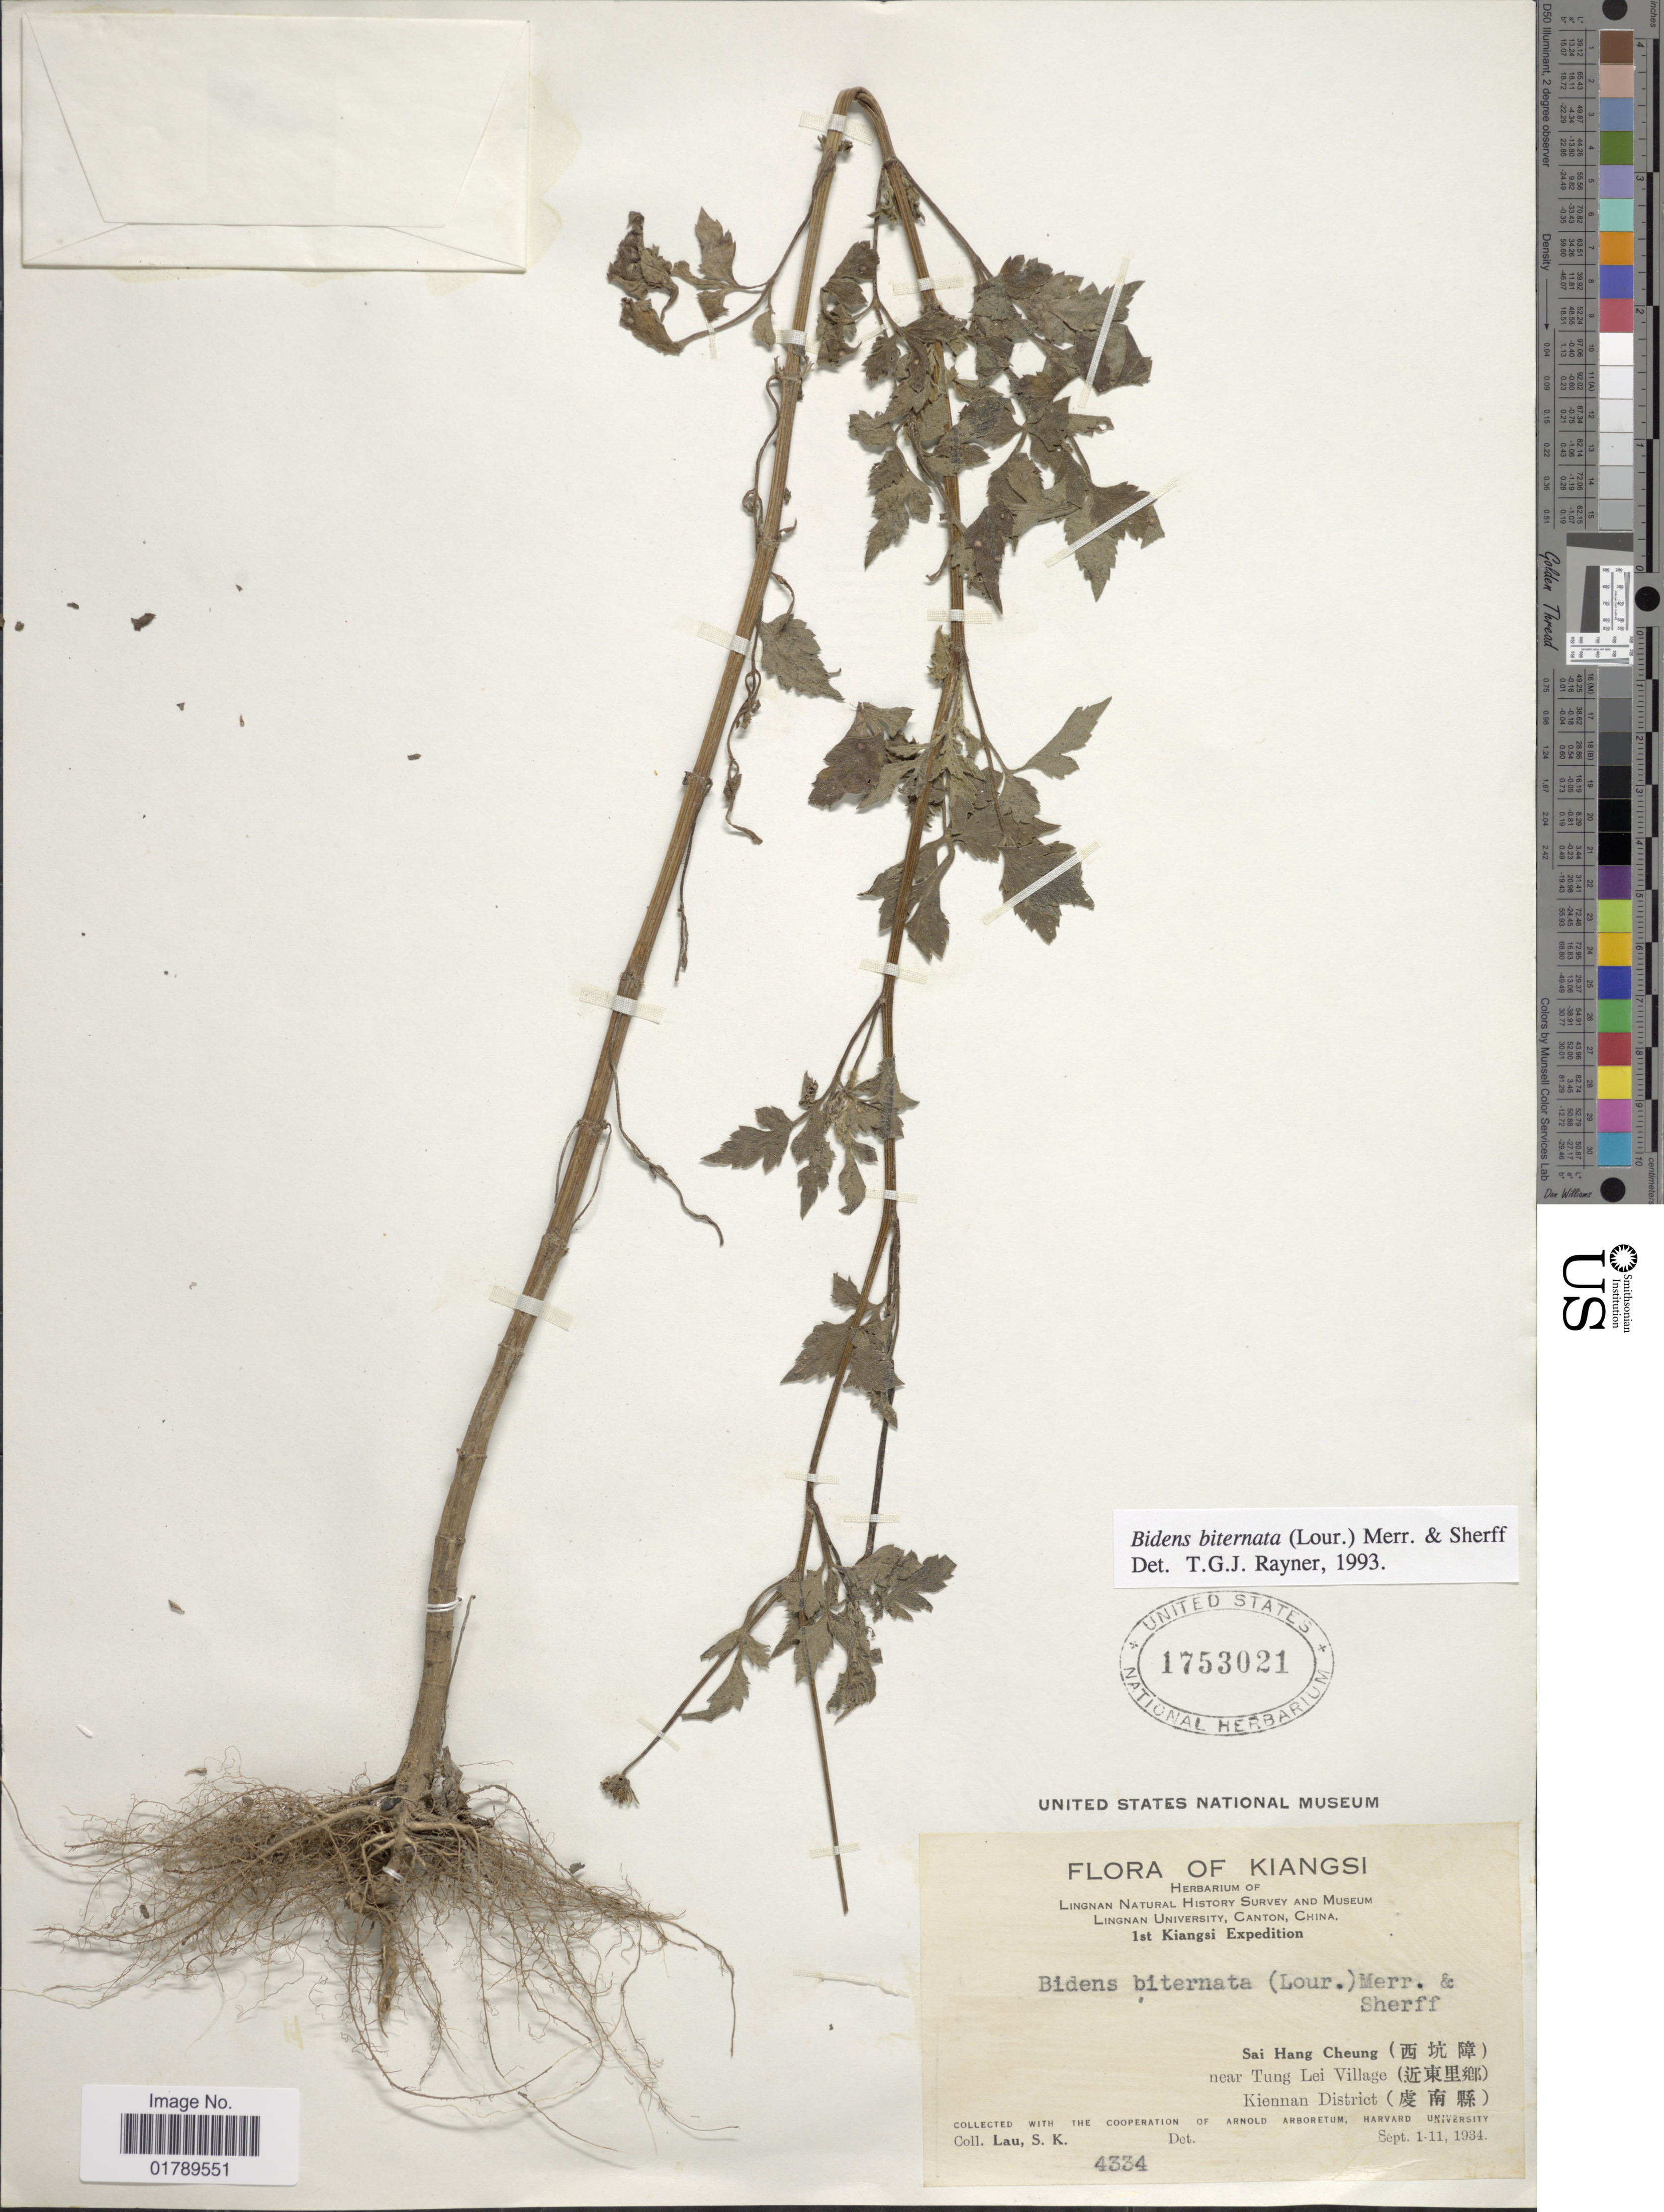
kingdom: Plantae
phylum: Tracheophyta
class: Magnoliopsida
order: Asterales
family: Asteraceae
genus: Bidens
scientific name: Bidens biternata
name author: (Lour.) Merr. & Sherff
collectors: S. K. Lau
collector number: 4334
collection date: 1934-09-01/1934-09-11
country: China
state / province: Jiangxi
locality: Kiangsi. Sai Hang Cheung. near Tung Lei Village. Kiennan District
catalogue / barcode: US 1753021